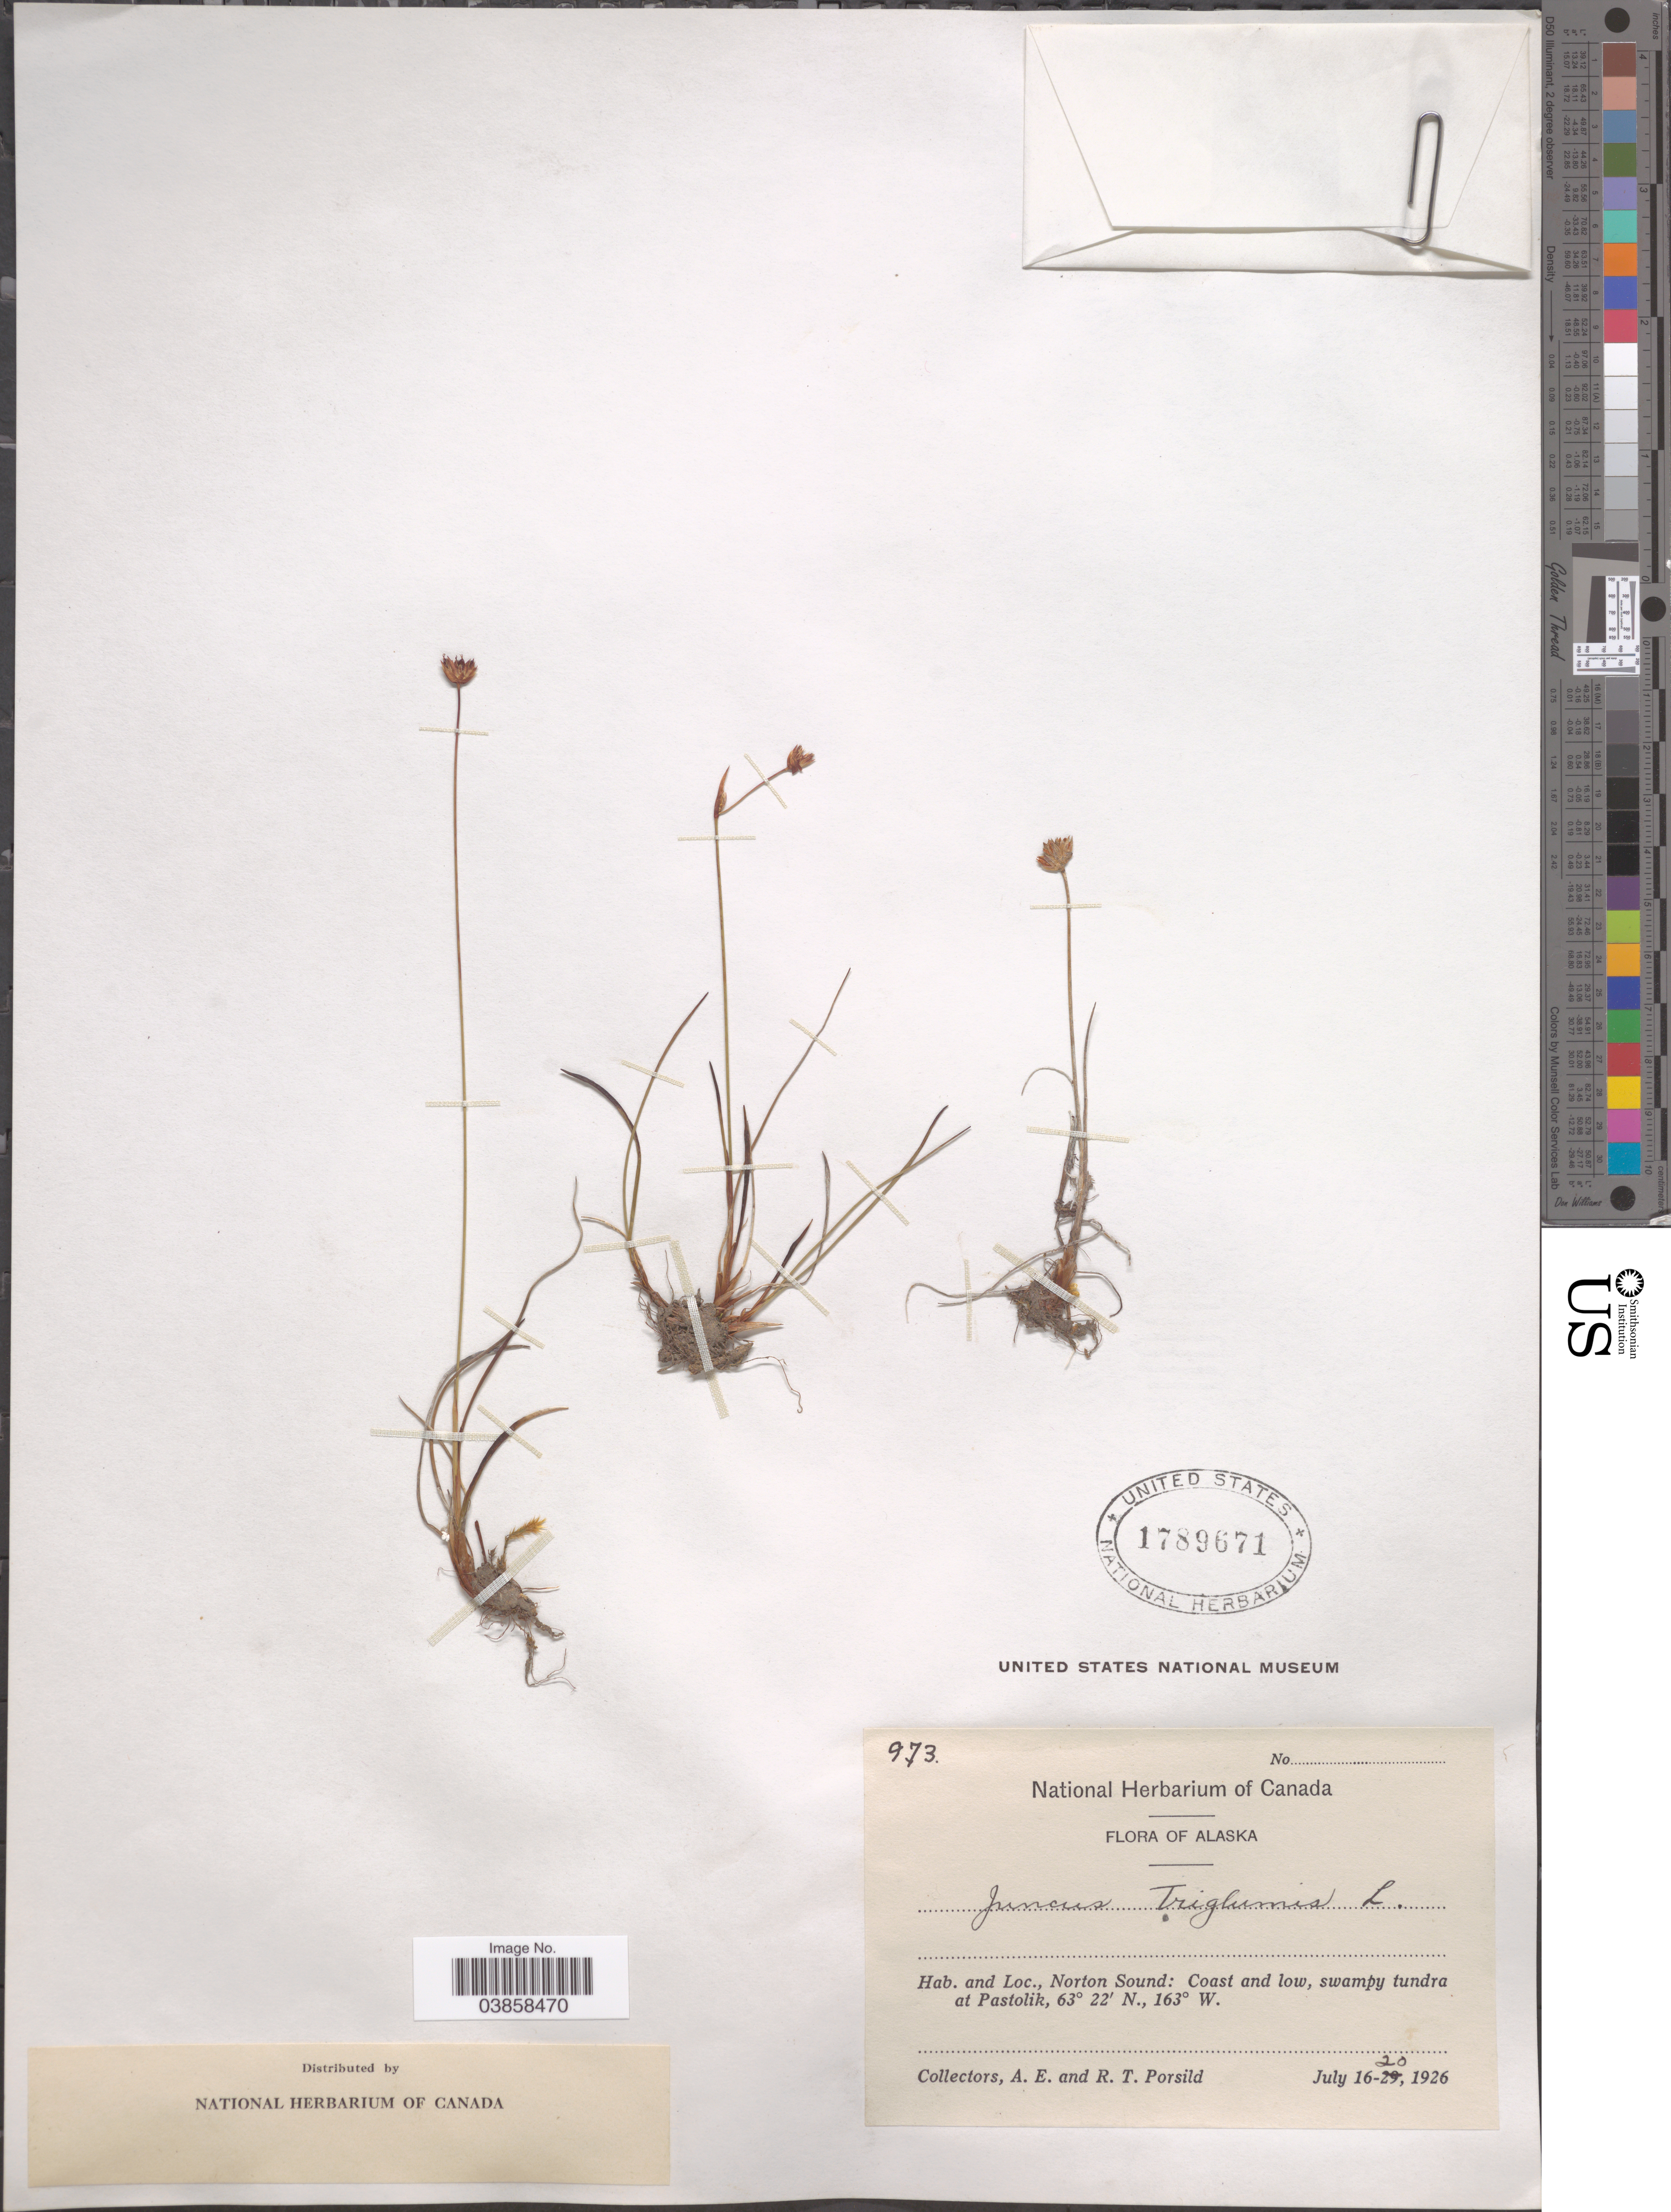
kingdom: Plantae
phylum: Tracheophyta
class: Liliopsida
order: Poales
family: Juncaceae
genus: Juncus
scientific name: Juncus triglumis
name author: L.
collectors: A. E. Porsild & R. T. Porsild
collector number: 973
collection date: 1926-07-16/1926-07-20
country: United States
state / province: Alaska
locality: Norton Sound: Coast and low, swampy tundra at Pastolik.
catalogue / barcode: US 1789671